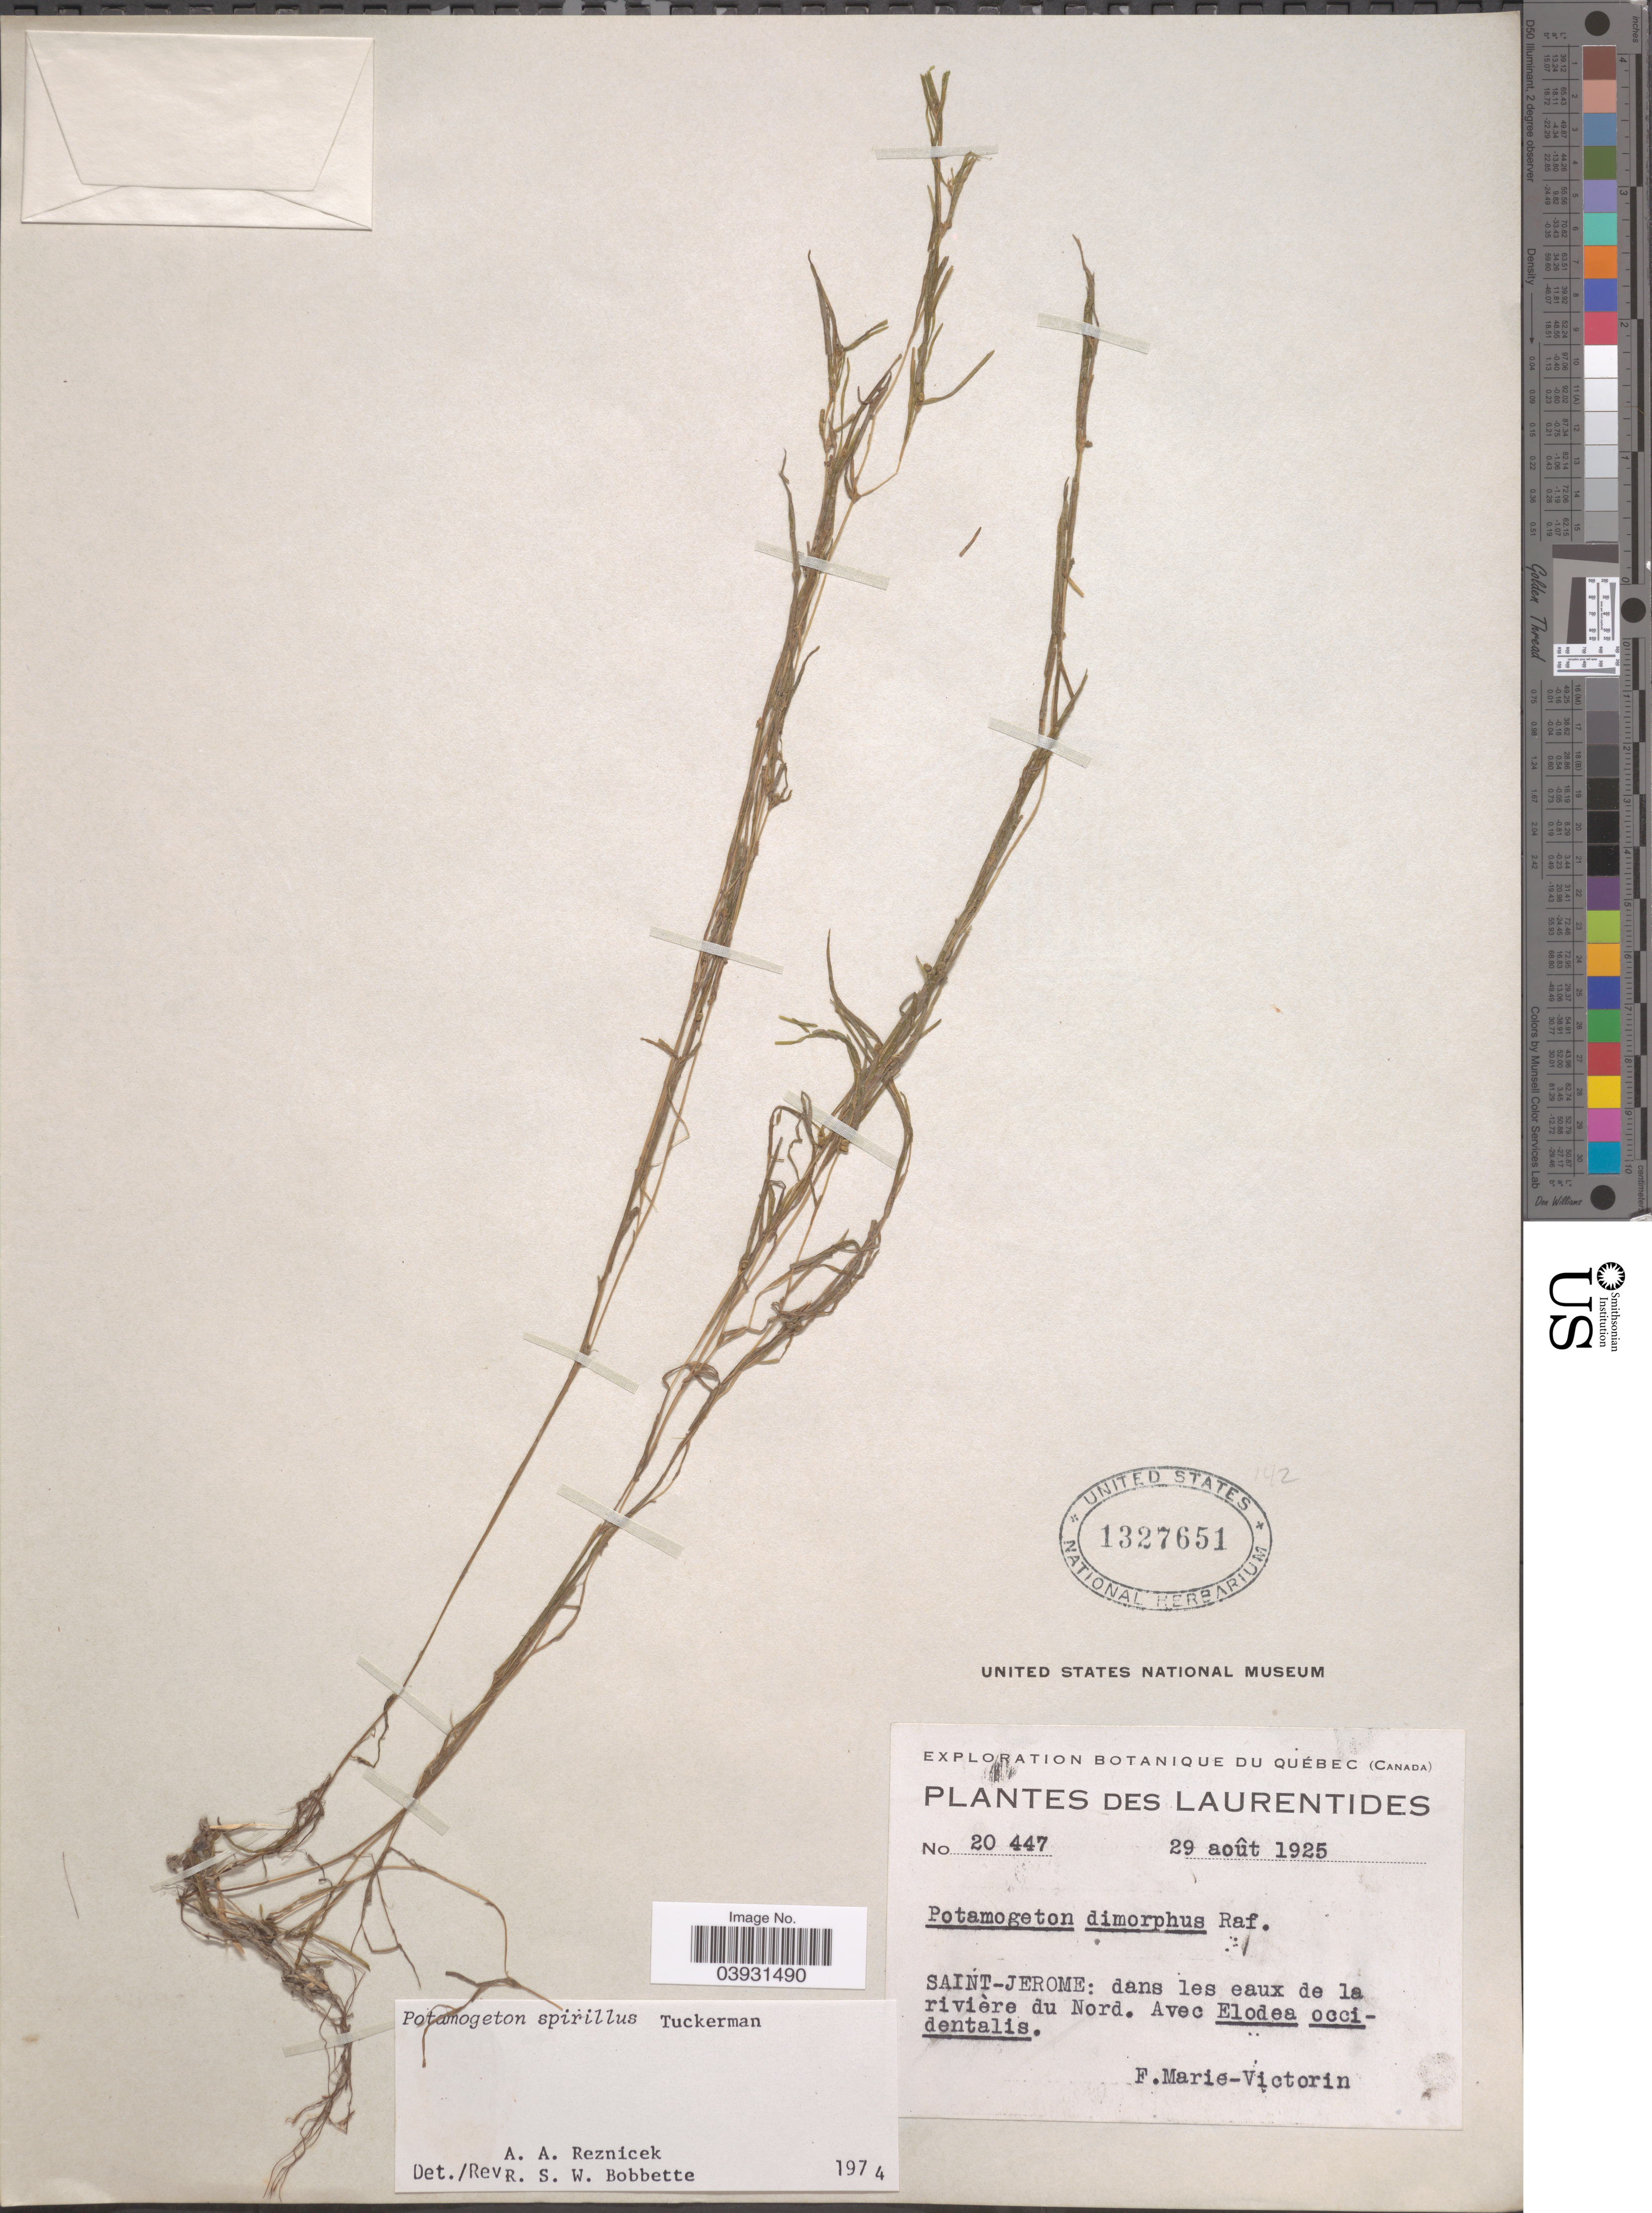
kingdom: Plantae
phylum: Tracheophyta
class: Liliopsida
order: Alismatales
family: Potamogetonaceae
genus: Potamogeton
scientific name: Potamogeton spirillus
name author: Tuck.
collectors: F. Marie-Victorin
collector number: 20447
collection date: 1925-08-29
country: Canada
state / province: Quebec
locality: Laurentides. Saint-Jerome: dans les eaux de la rivière du Nord. Avec Elodea occidentalis.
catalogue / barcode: US 1327651